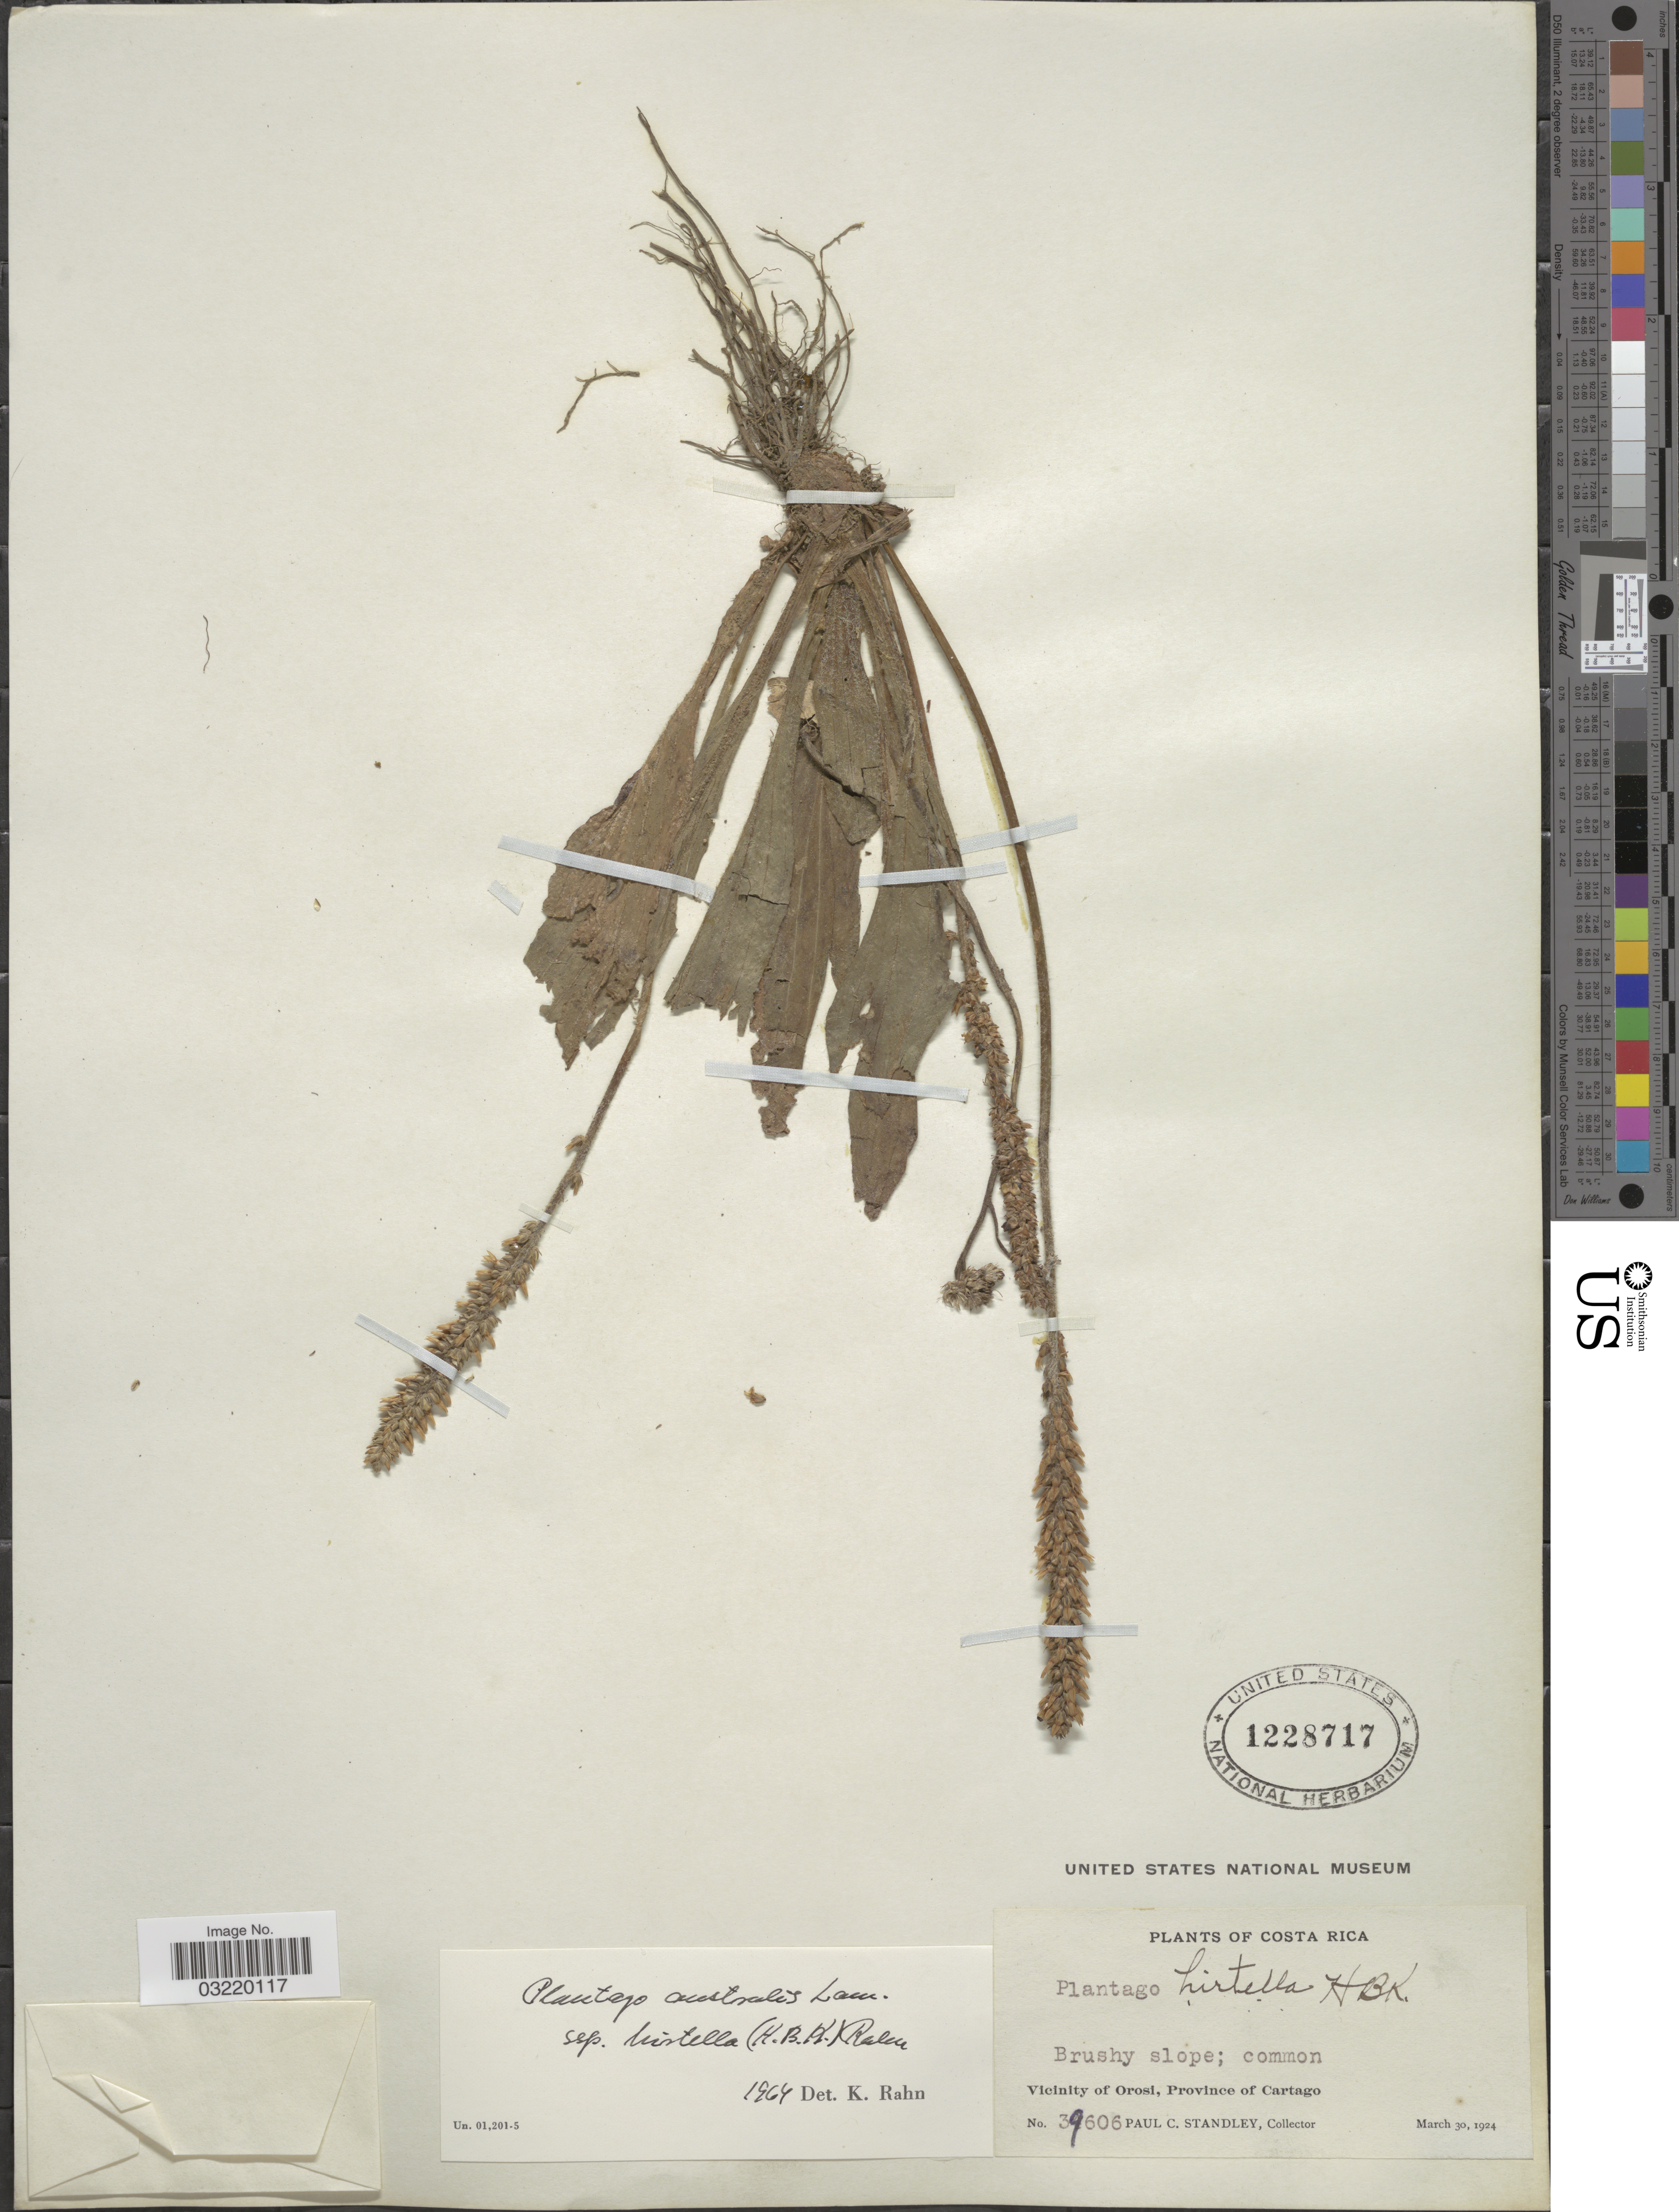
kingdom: Plantae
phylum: Tracheophyta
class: Magnoliopsida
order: Lamiales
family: Plantaginaceae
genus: Plantago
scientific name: Plantago australis subsp. hirtella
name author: (Kunth) Rahn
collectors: P. C. Standley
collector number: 39606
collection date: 1924-03-30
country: Costa Rica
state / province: Cartago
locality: Vicinity of Orosi.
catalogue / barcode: US 1228717